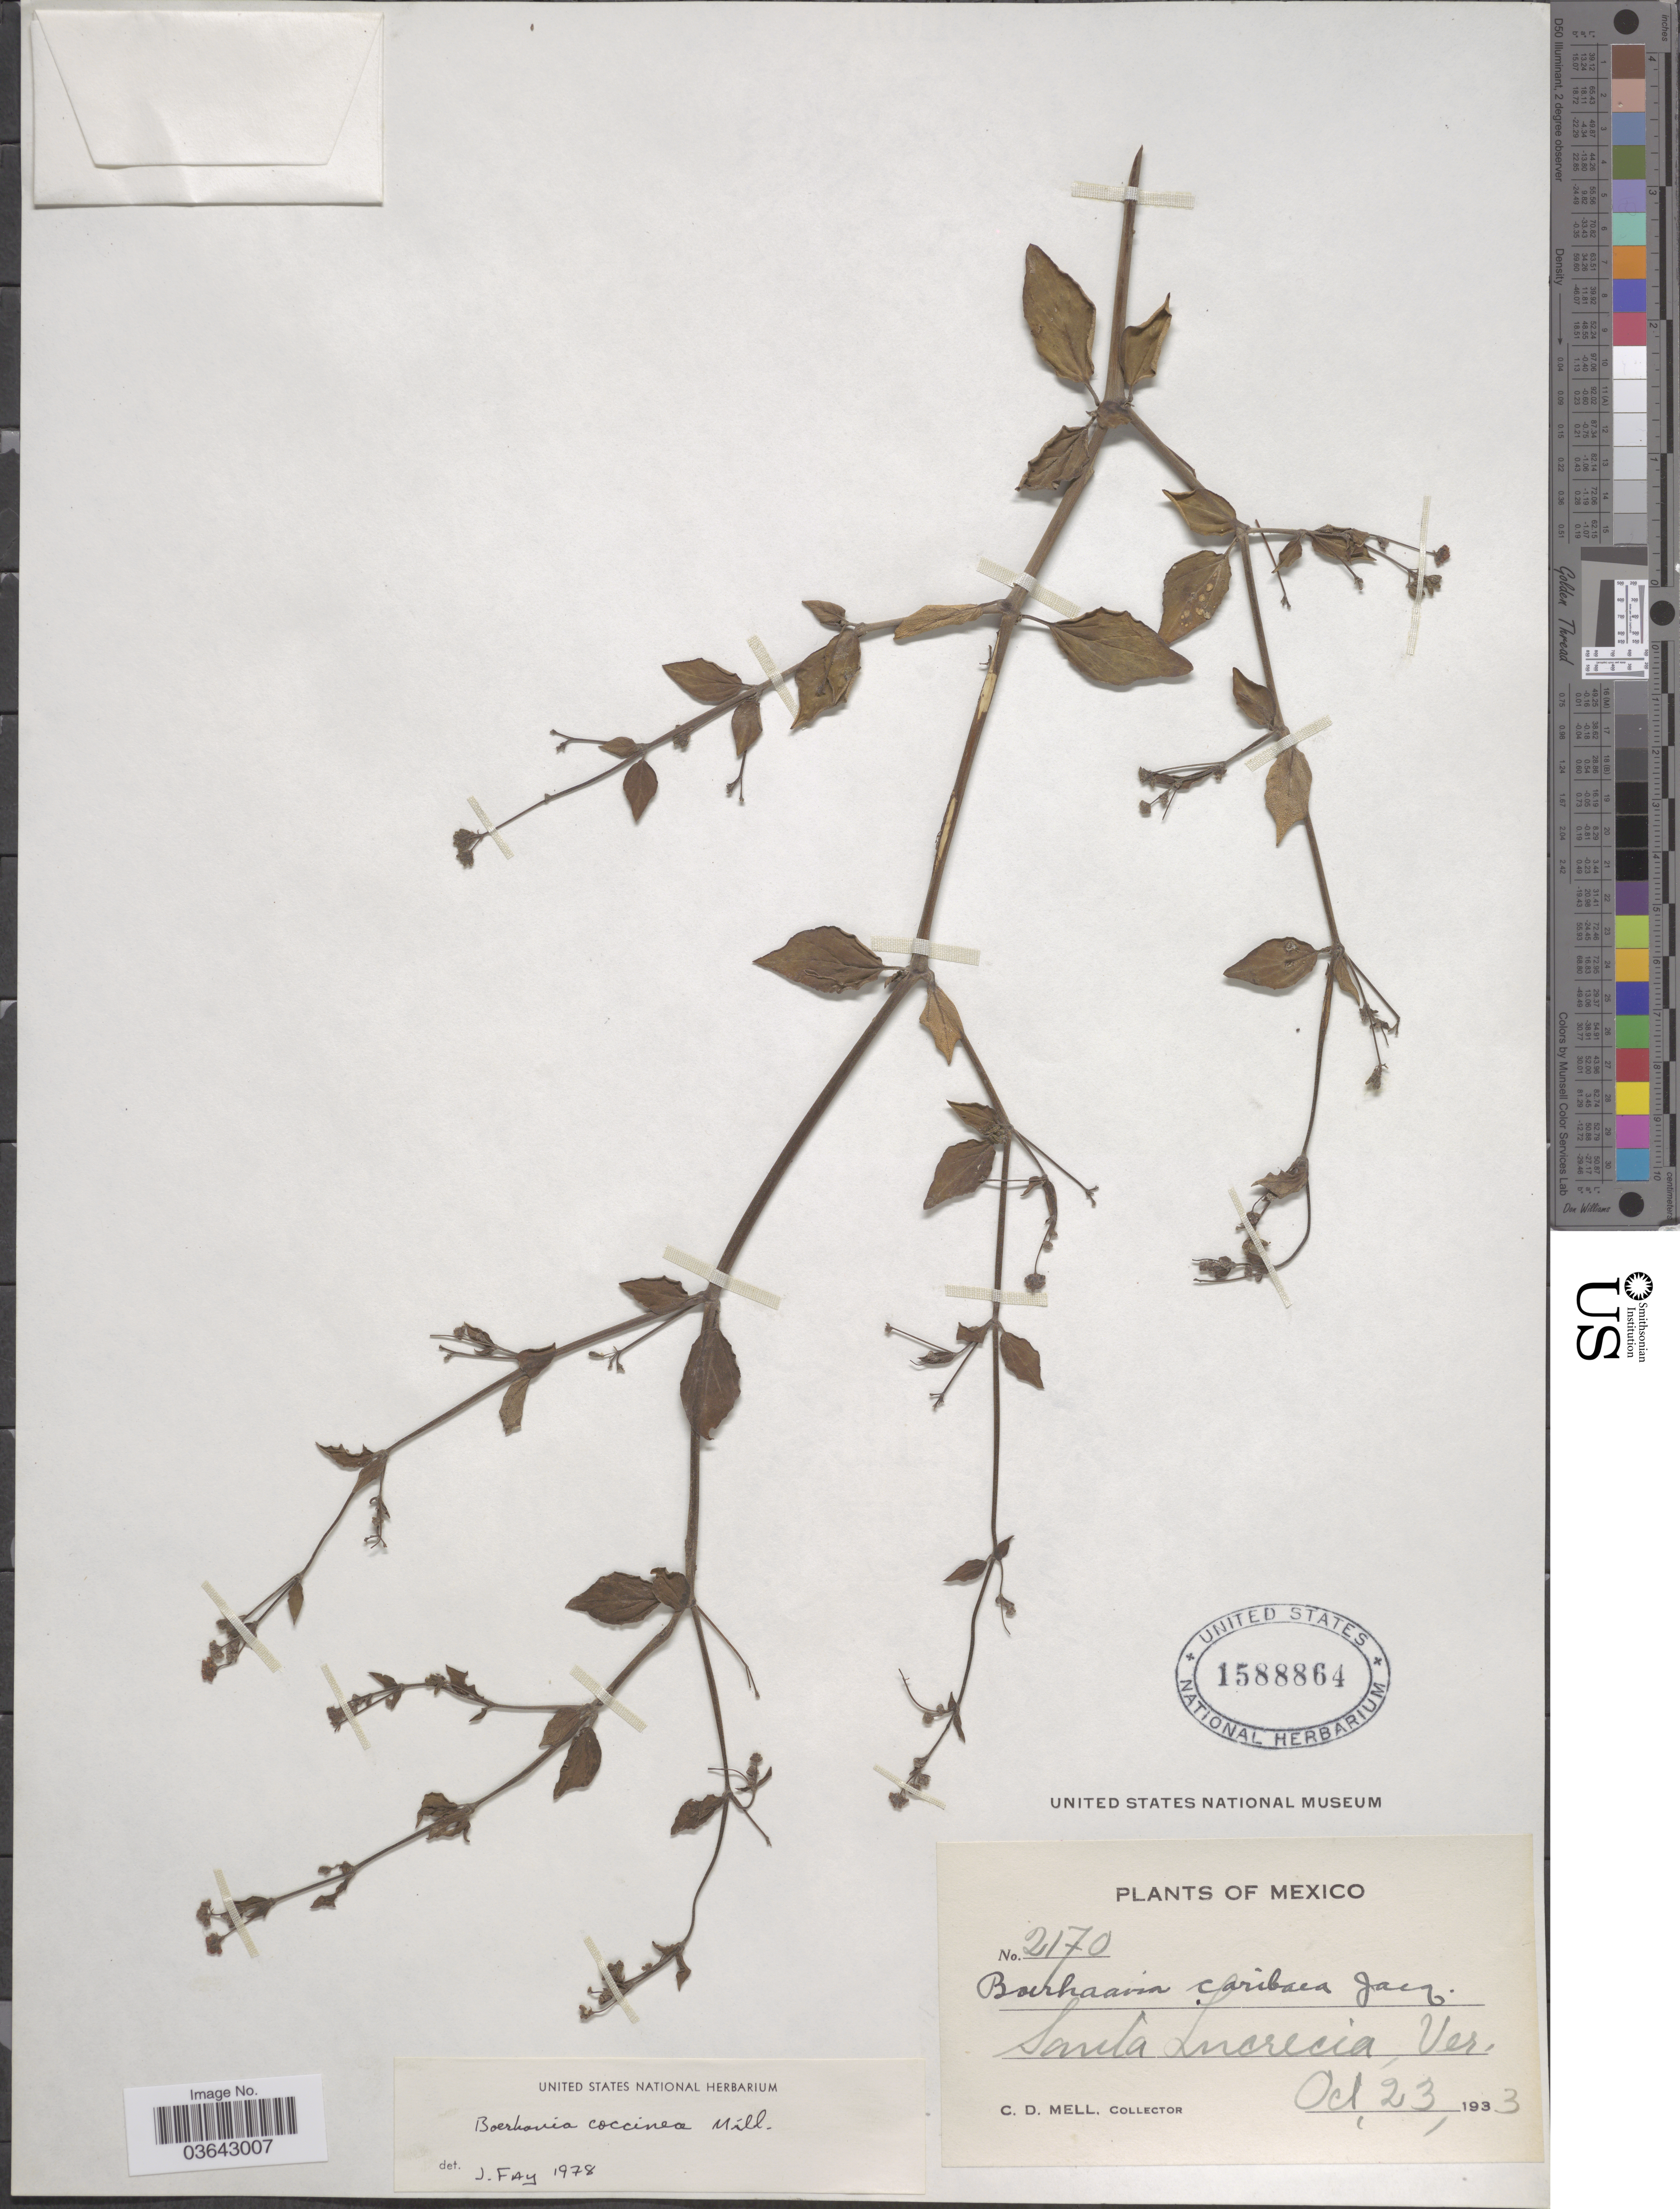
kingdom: Plantae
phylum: Tracheophyta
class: Magnoliopsida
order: Caryophyllales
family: Nyctaginaceae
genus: Boerhavia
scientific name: Boerhavia coccinea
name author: Mill.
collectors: C. D. Mell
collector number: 2170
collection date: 1933-10-23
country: Mexico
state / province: Veracruz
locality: Santa Lucrecia, Ver.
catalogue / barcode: US 1588864